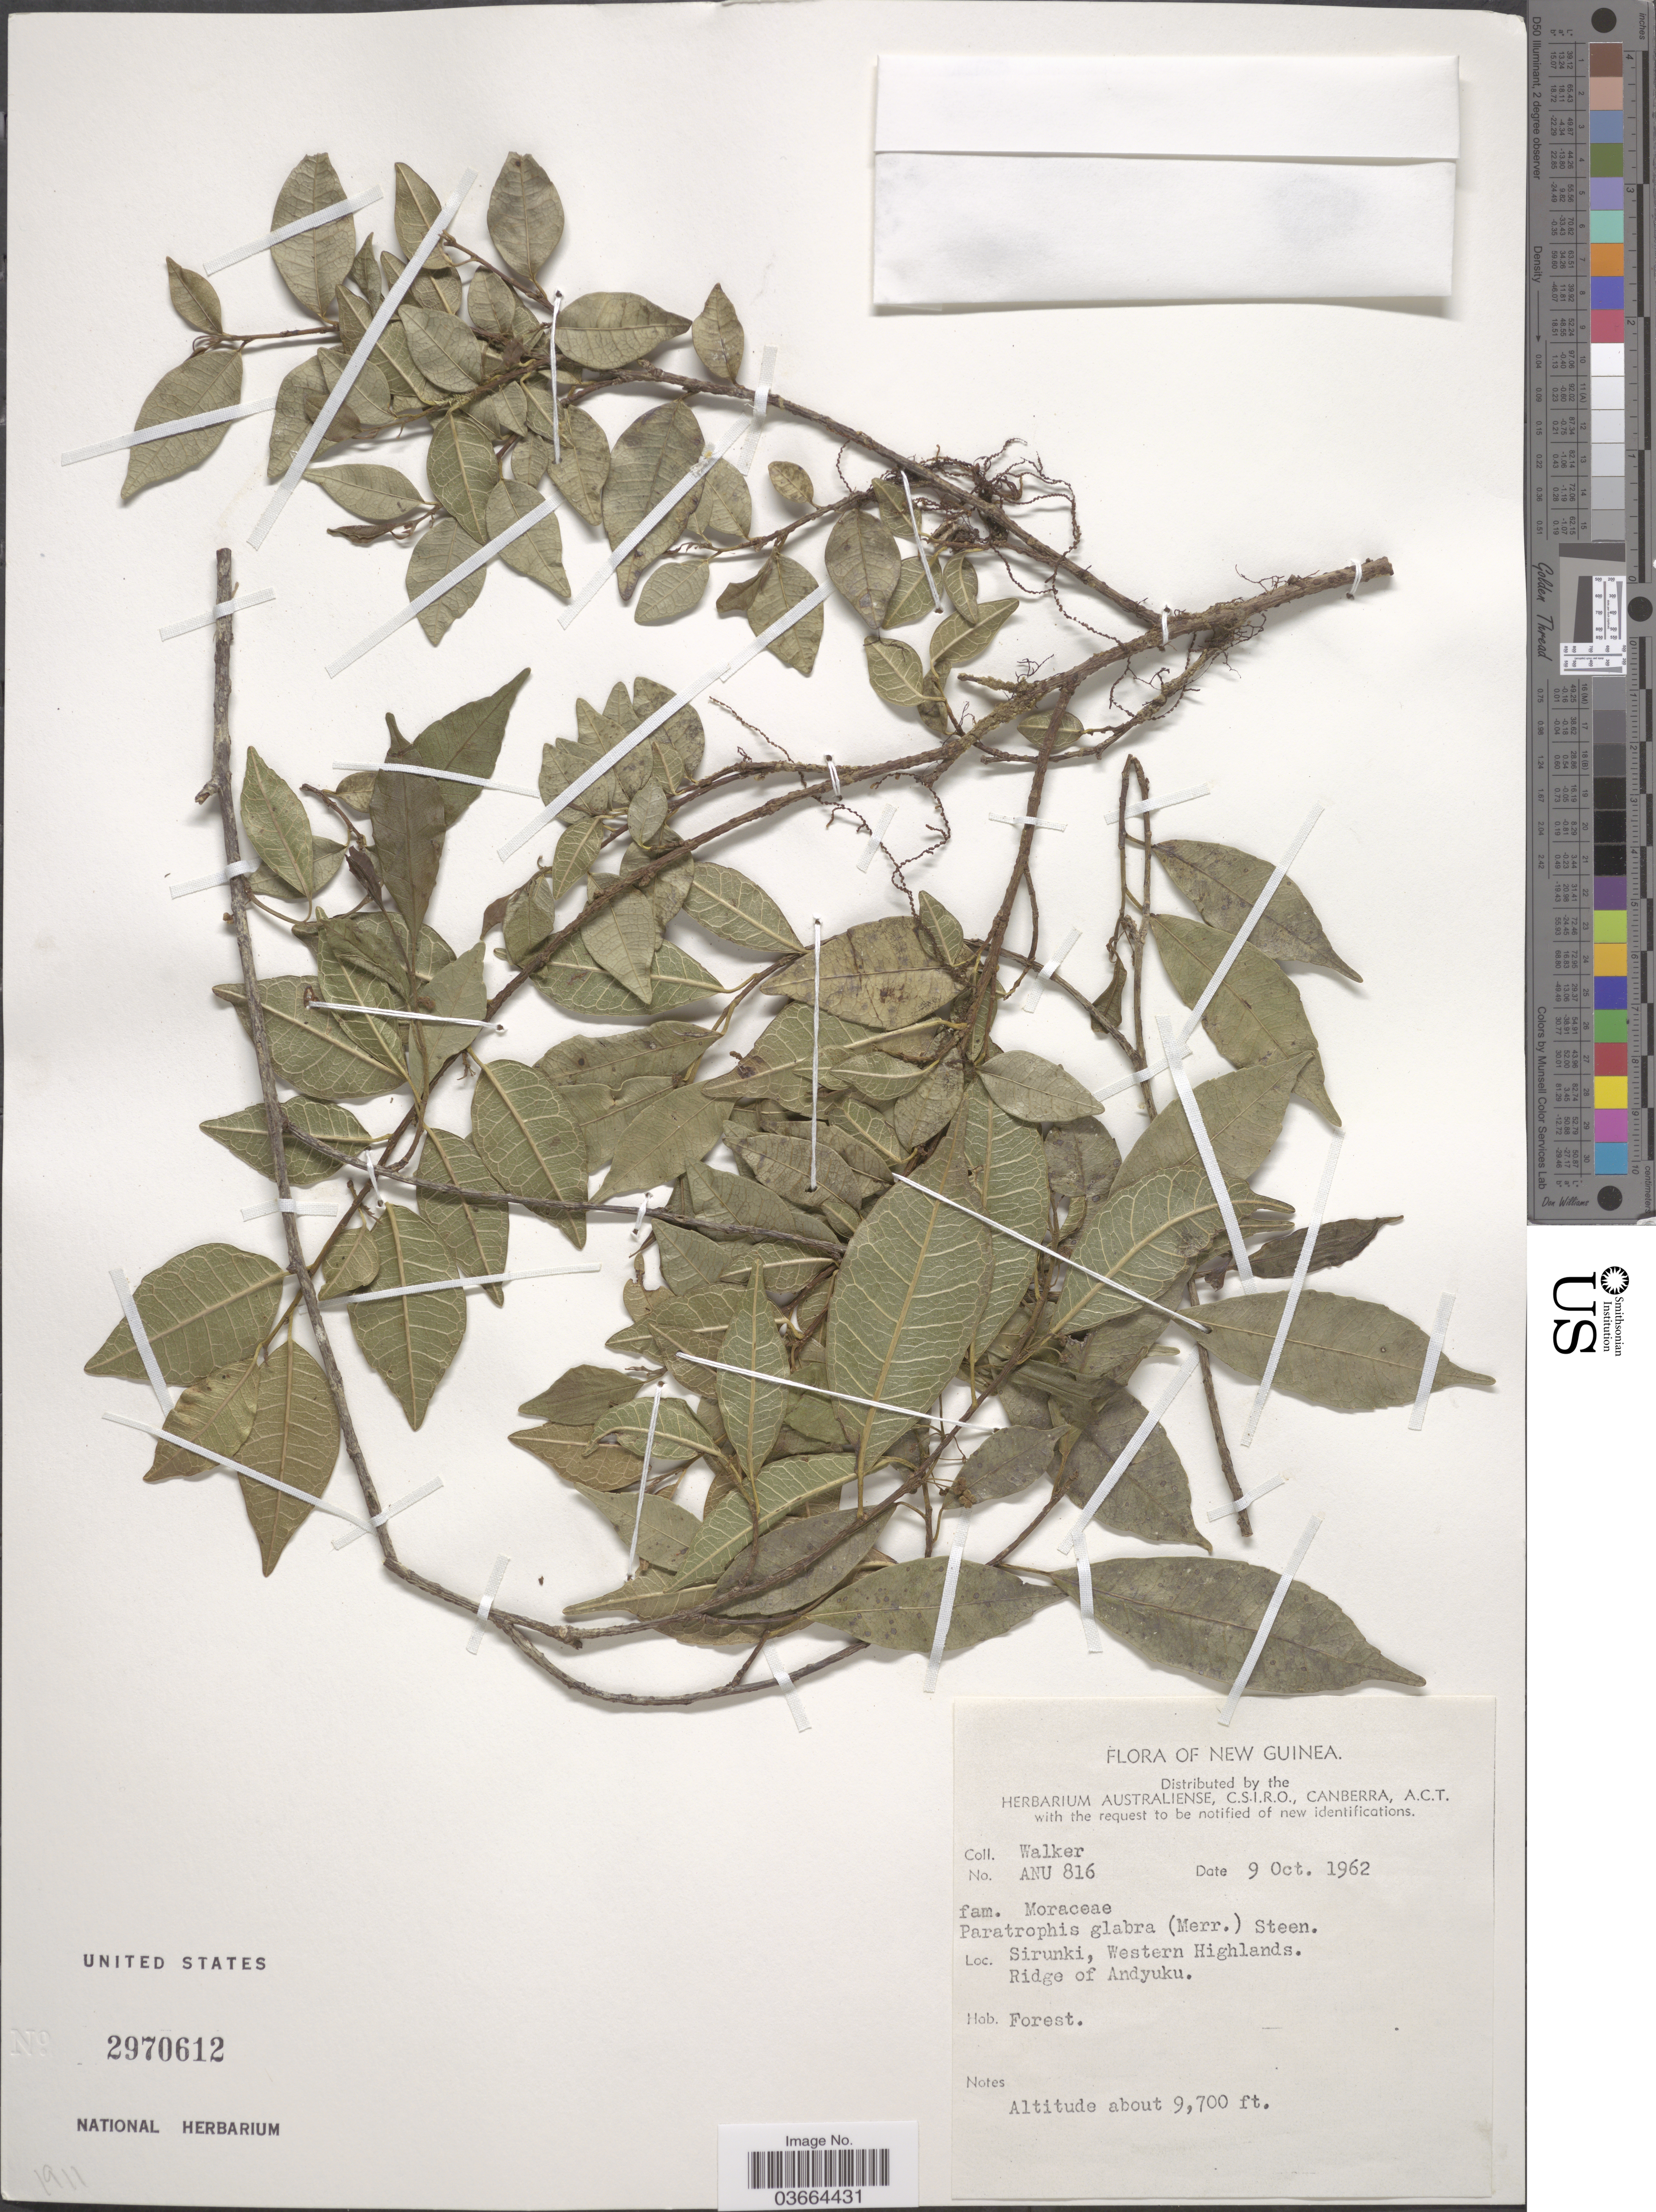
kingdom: Plantae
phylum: Tracheophyta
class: Magnoliopsida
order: Rosales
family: Moraceae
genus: Paratrophis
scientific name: Paratrophis glabra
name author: (Merr.) Steenis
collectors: -. Walker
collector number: ANU816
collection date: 1962-10-09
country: Papua New Guinea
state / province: Western Highlands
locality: New Guinea. Sirunki. Ridge of Andyuku.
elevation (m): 2957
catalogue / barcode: US 2970612